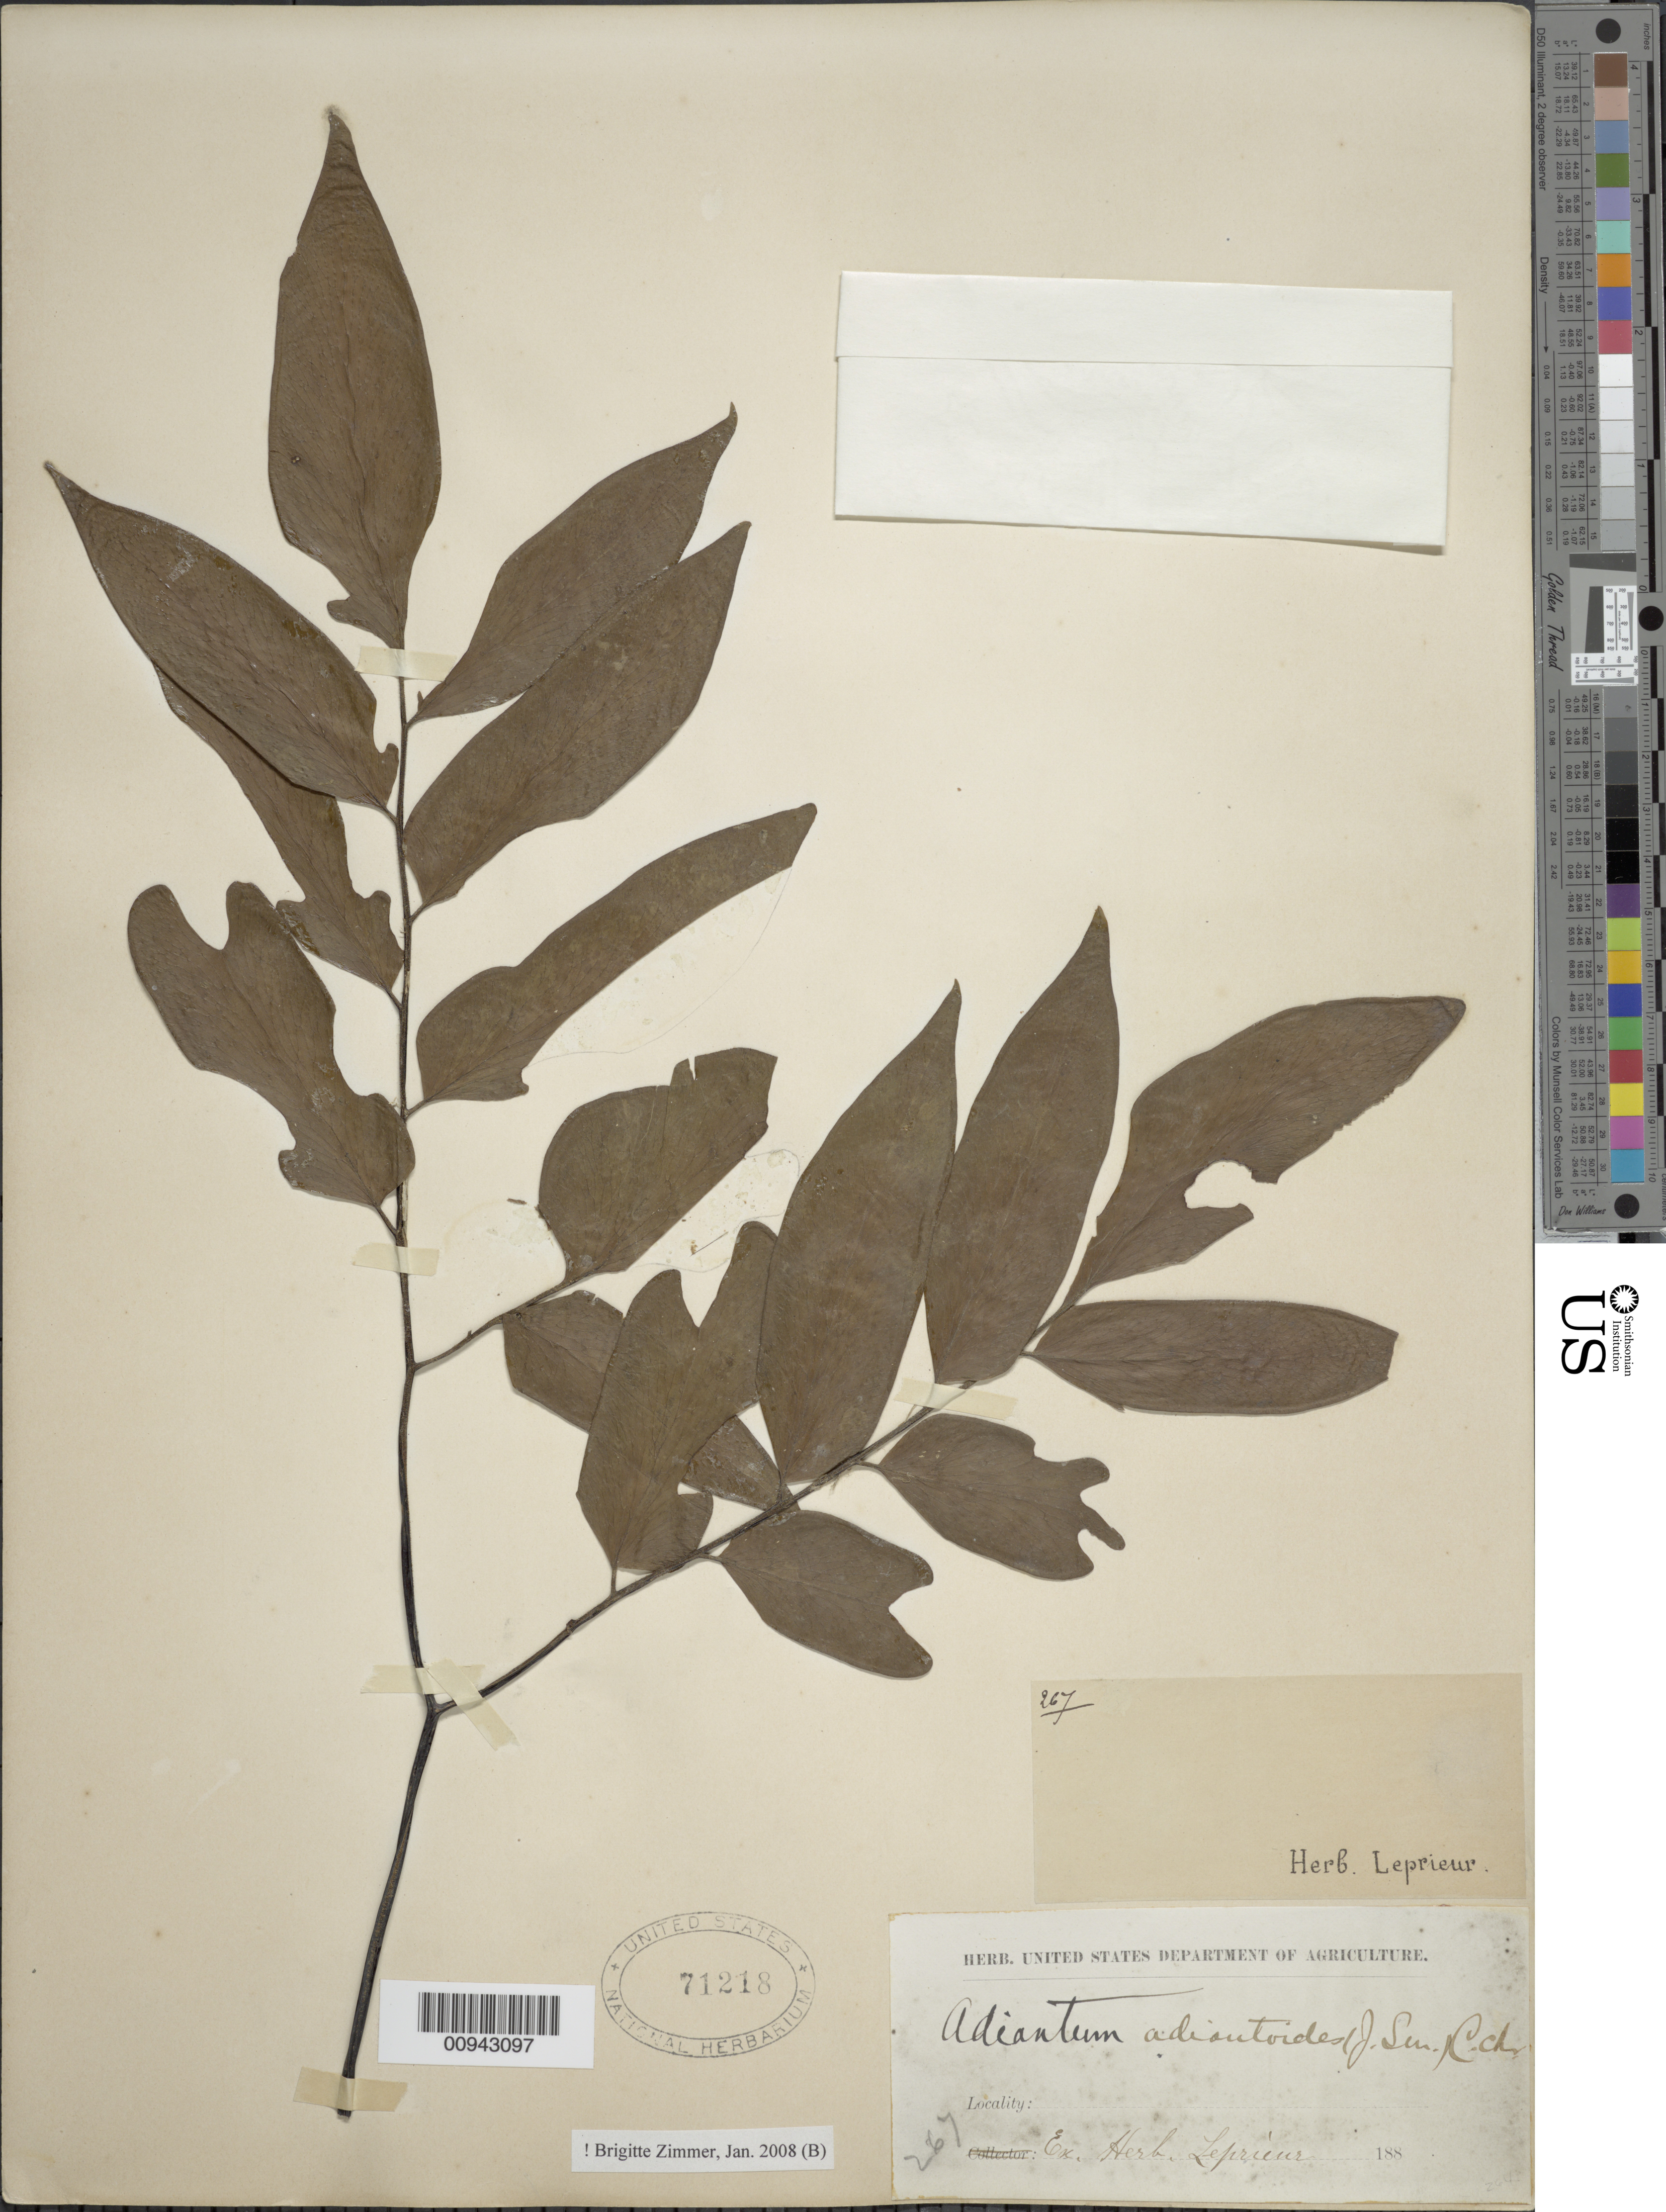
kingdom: Plantae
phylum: Tracheophyta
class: Polypodiopsida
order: Polypodiales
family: Pteridaceae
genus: Adiantum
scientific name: Adiantum adiantoides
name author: (J. Sm.) C. Chr.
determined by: Zimmer, B.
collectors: F. M. R. Leprieur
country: French Guiana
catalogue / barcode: US 71218